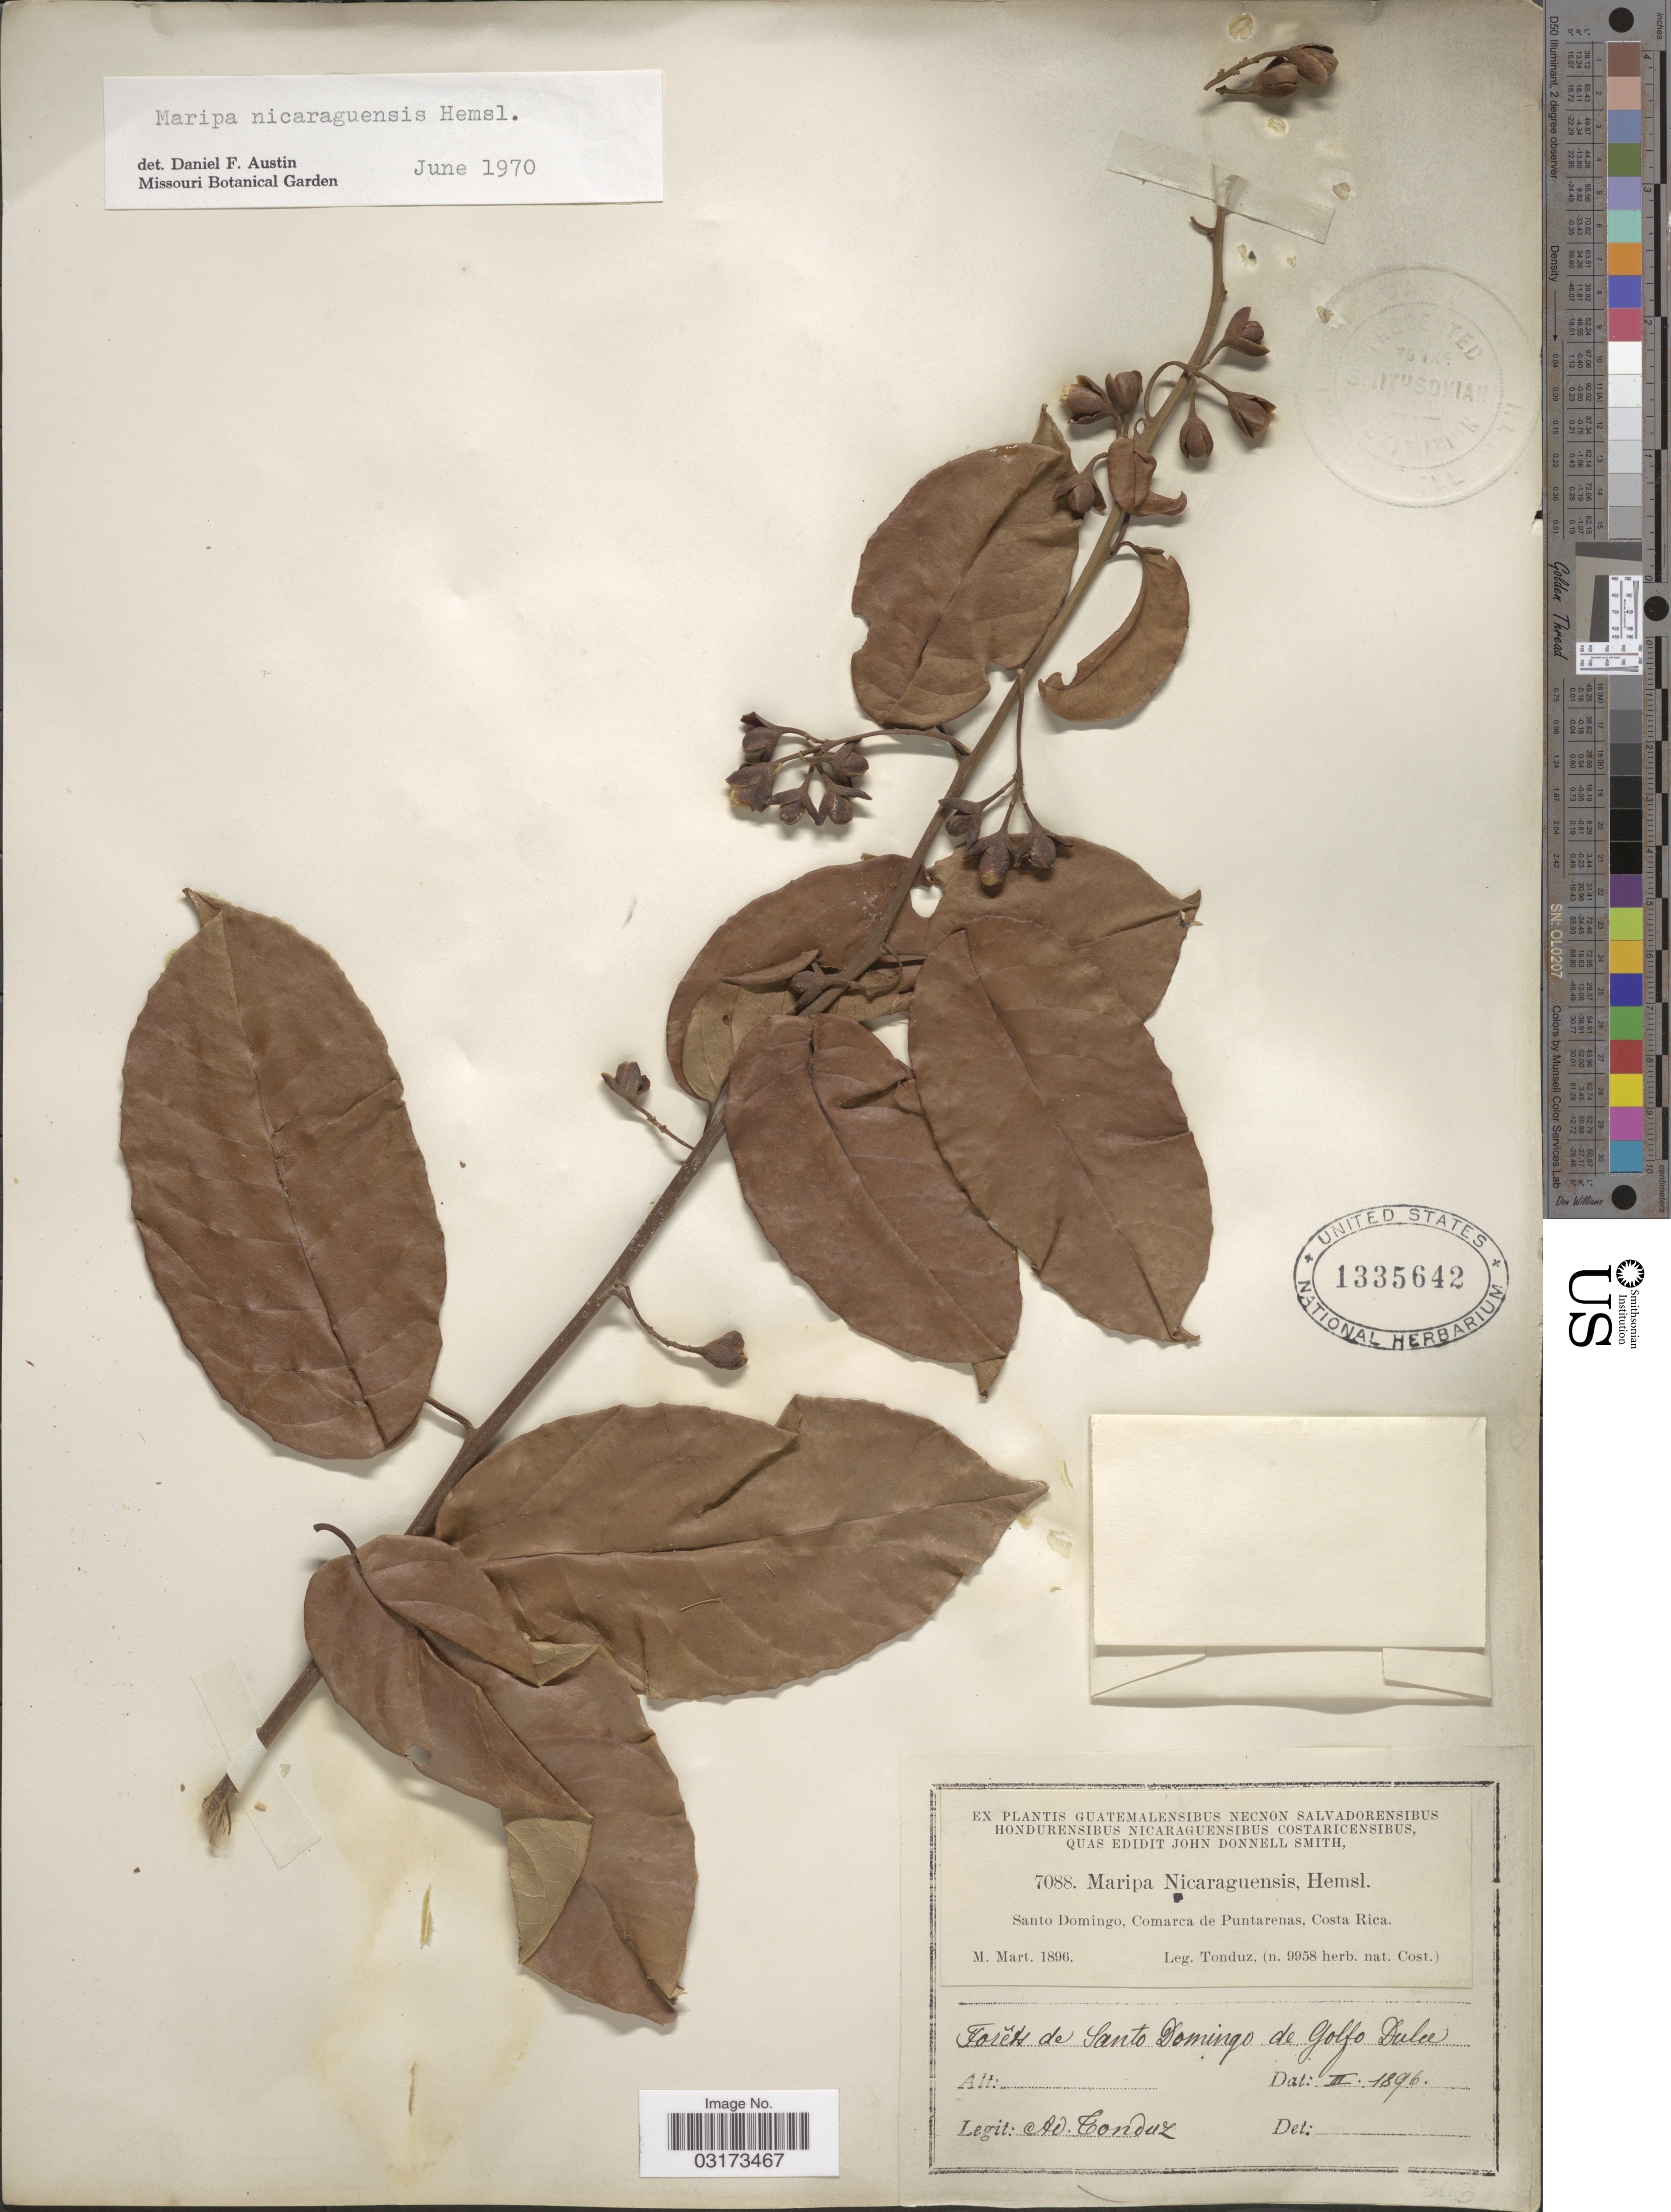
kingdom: Plantae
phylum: Tracheophyta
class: Magnoliopsida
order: Solanales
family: Convolvulaceae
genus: Maripa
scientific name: Maripa nicaraguensis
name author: Hemsl.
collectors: A. Tonduz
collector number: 7088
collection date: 1896-03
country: Costa Rica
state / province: Puntarenas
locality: Santo Domingo, Comarca de Puntarenas. Forêts de Santo Domingo de Golfo Dulce.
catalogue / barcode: US 1335642